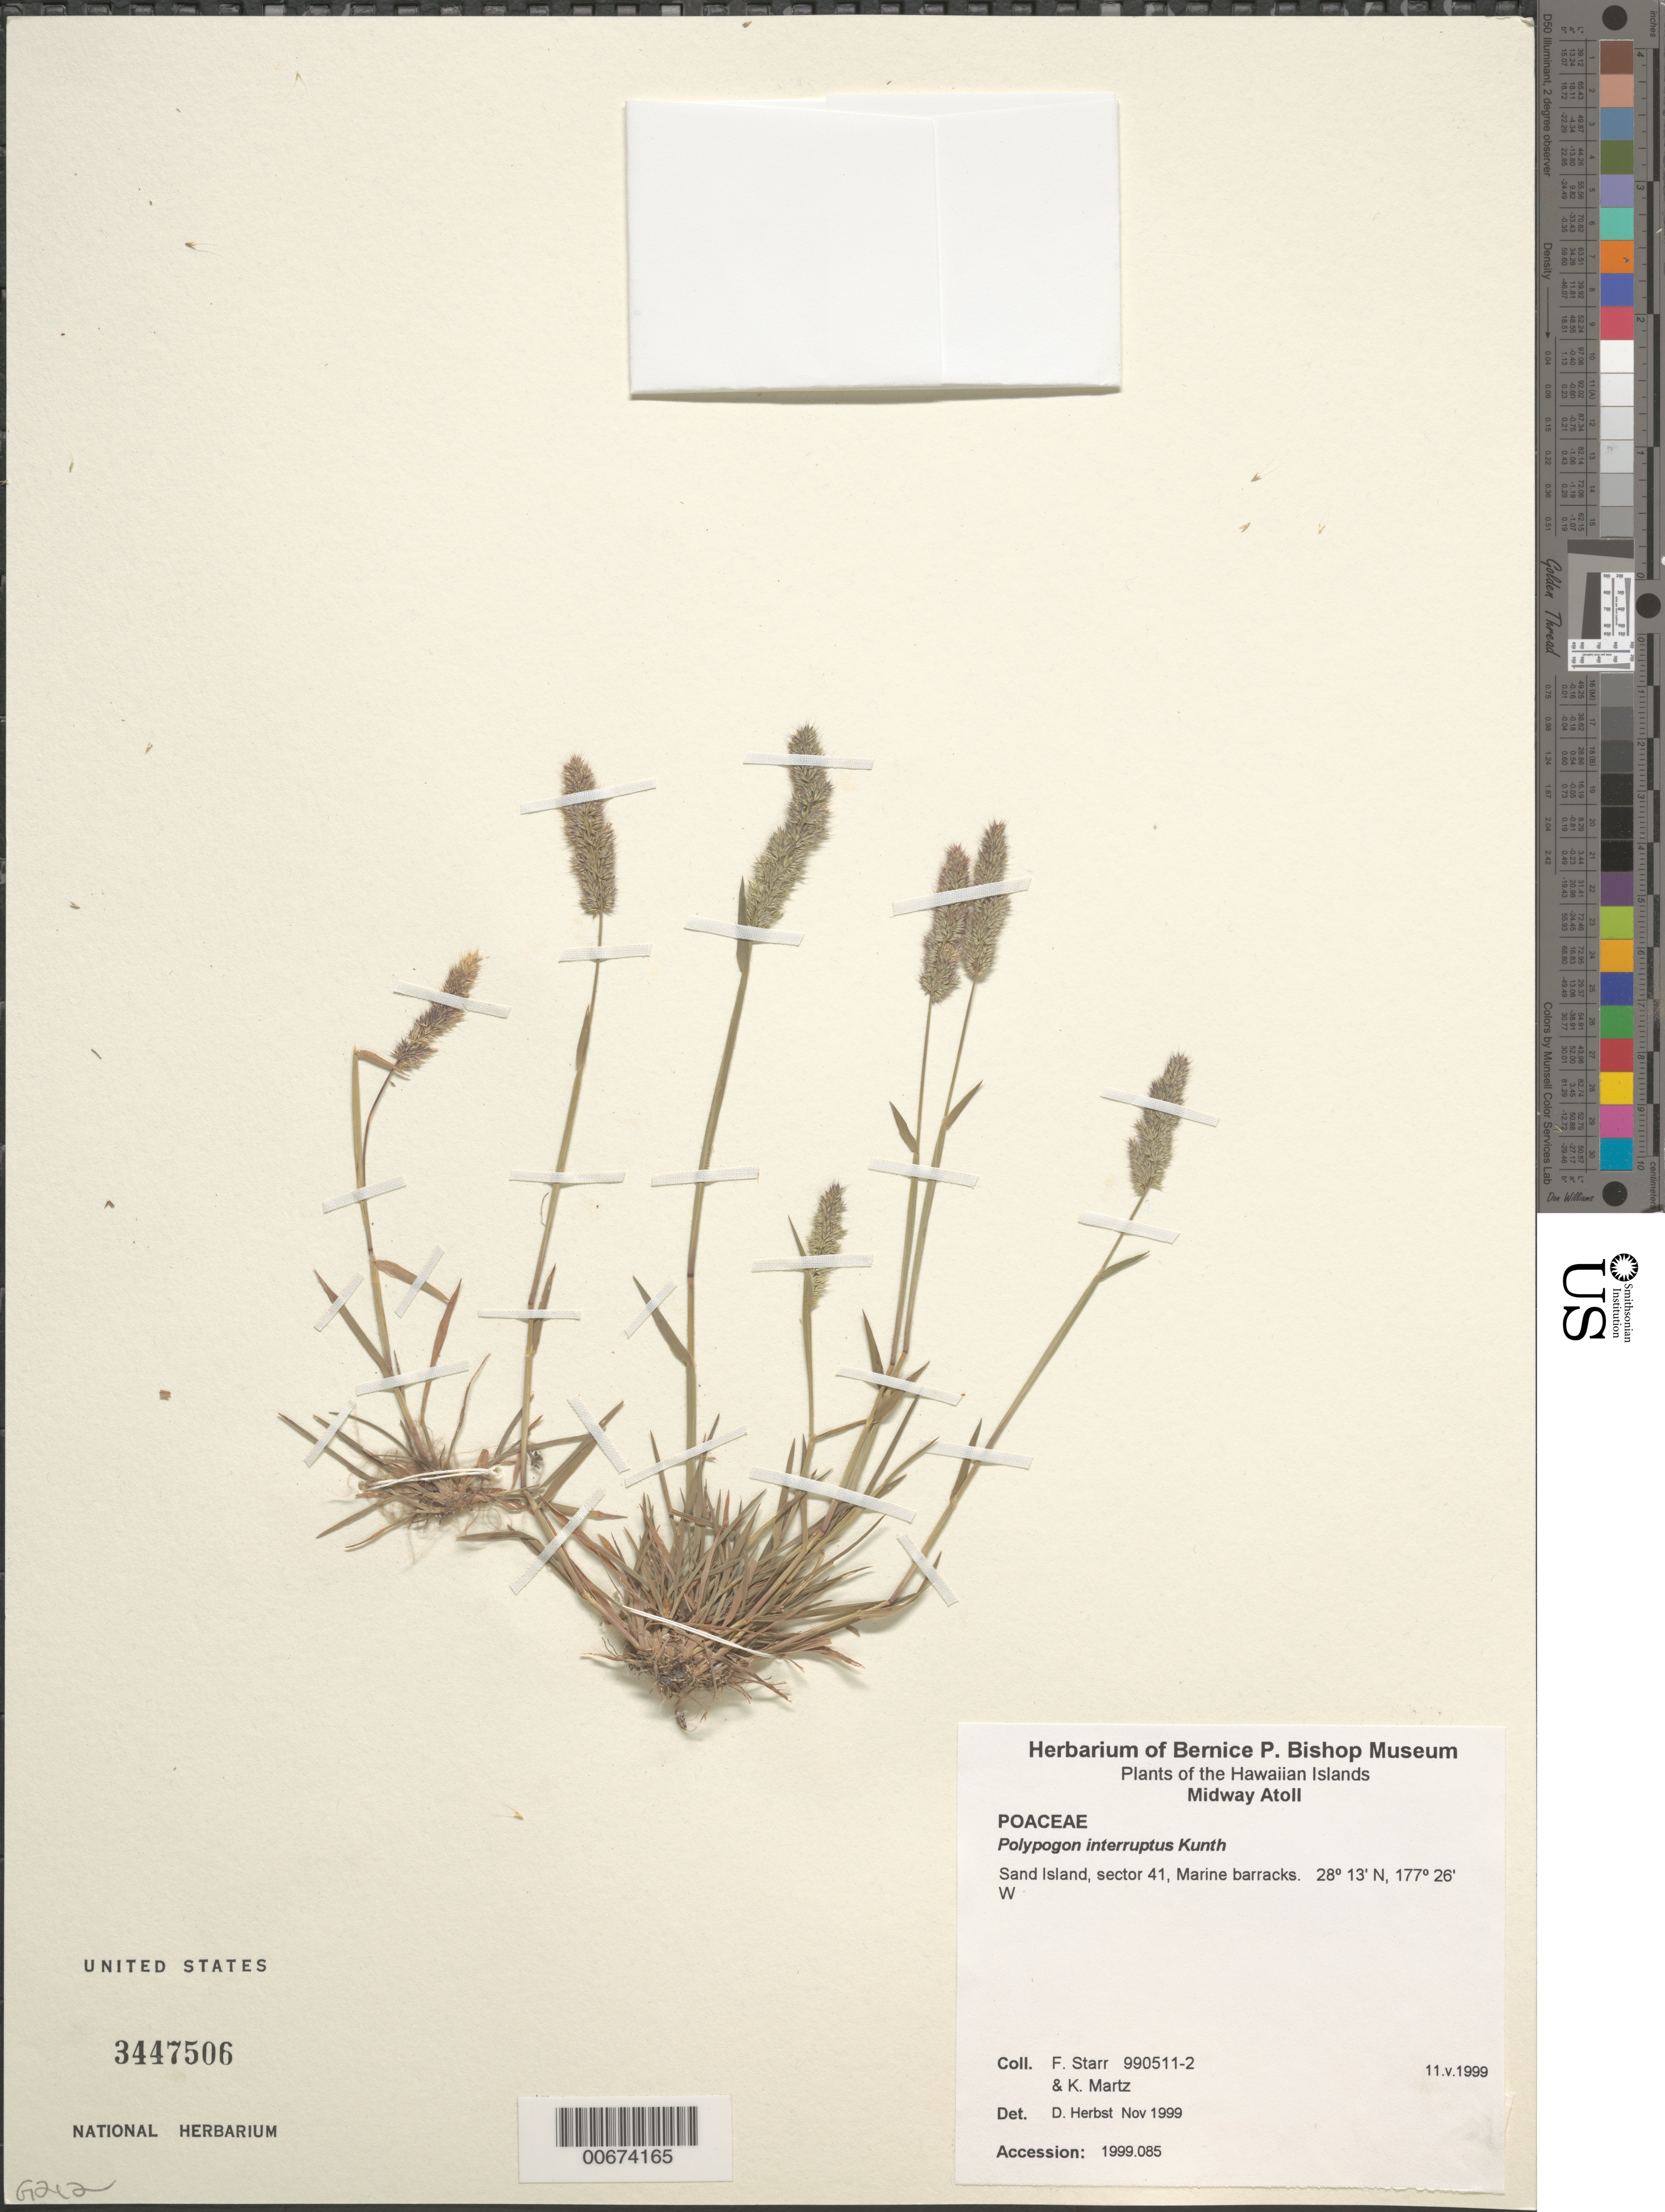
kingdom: Plantae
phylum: Tracheophyta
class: Liliopsida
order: Poales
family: Poaceae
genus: Polypogon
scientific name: Polypogon fugax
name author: Nees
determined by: Faccenda, K.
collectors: F. Starr & K. Martz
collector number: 990511-2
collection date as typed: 11 Oct 1999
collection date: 1999-10-11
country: U.S. Administered Pacific Islands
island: Midway Atoll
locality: Sand Islet, sector 41, Marine barracks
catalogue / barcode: US 3447506